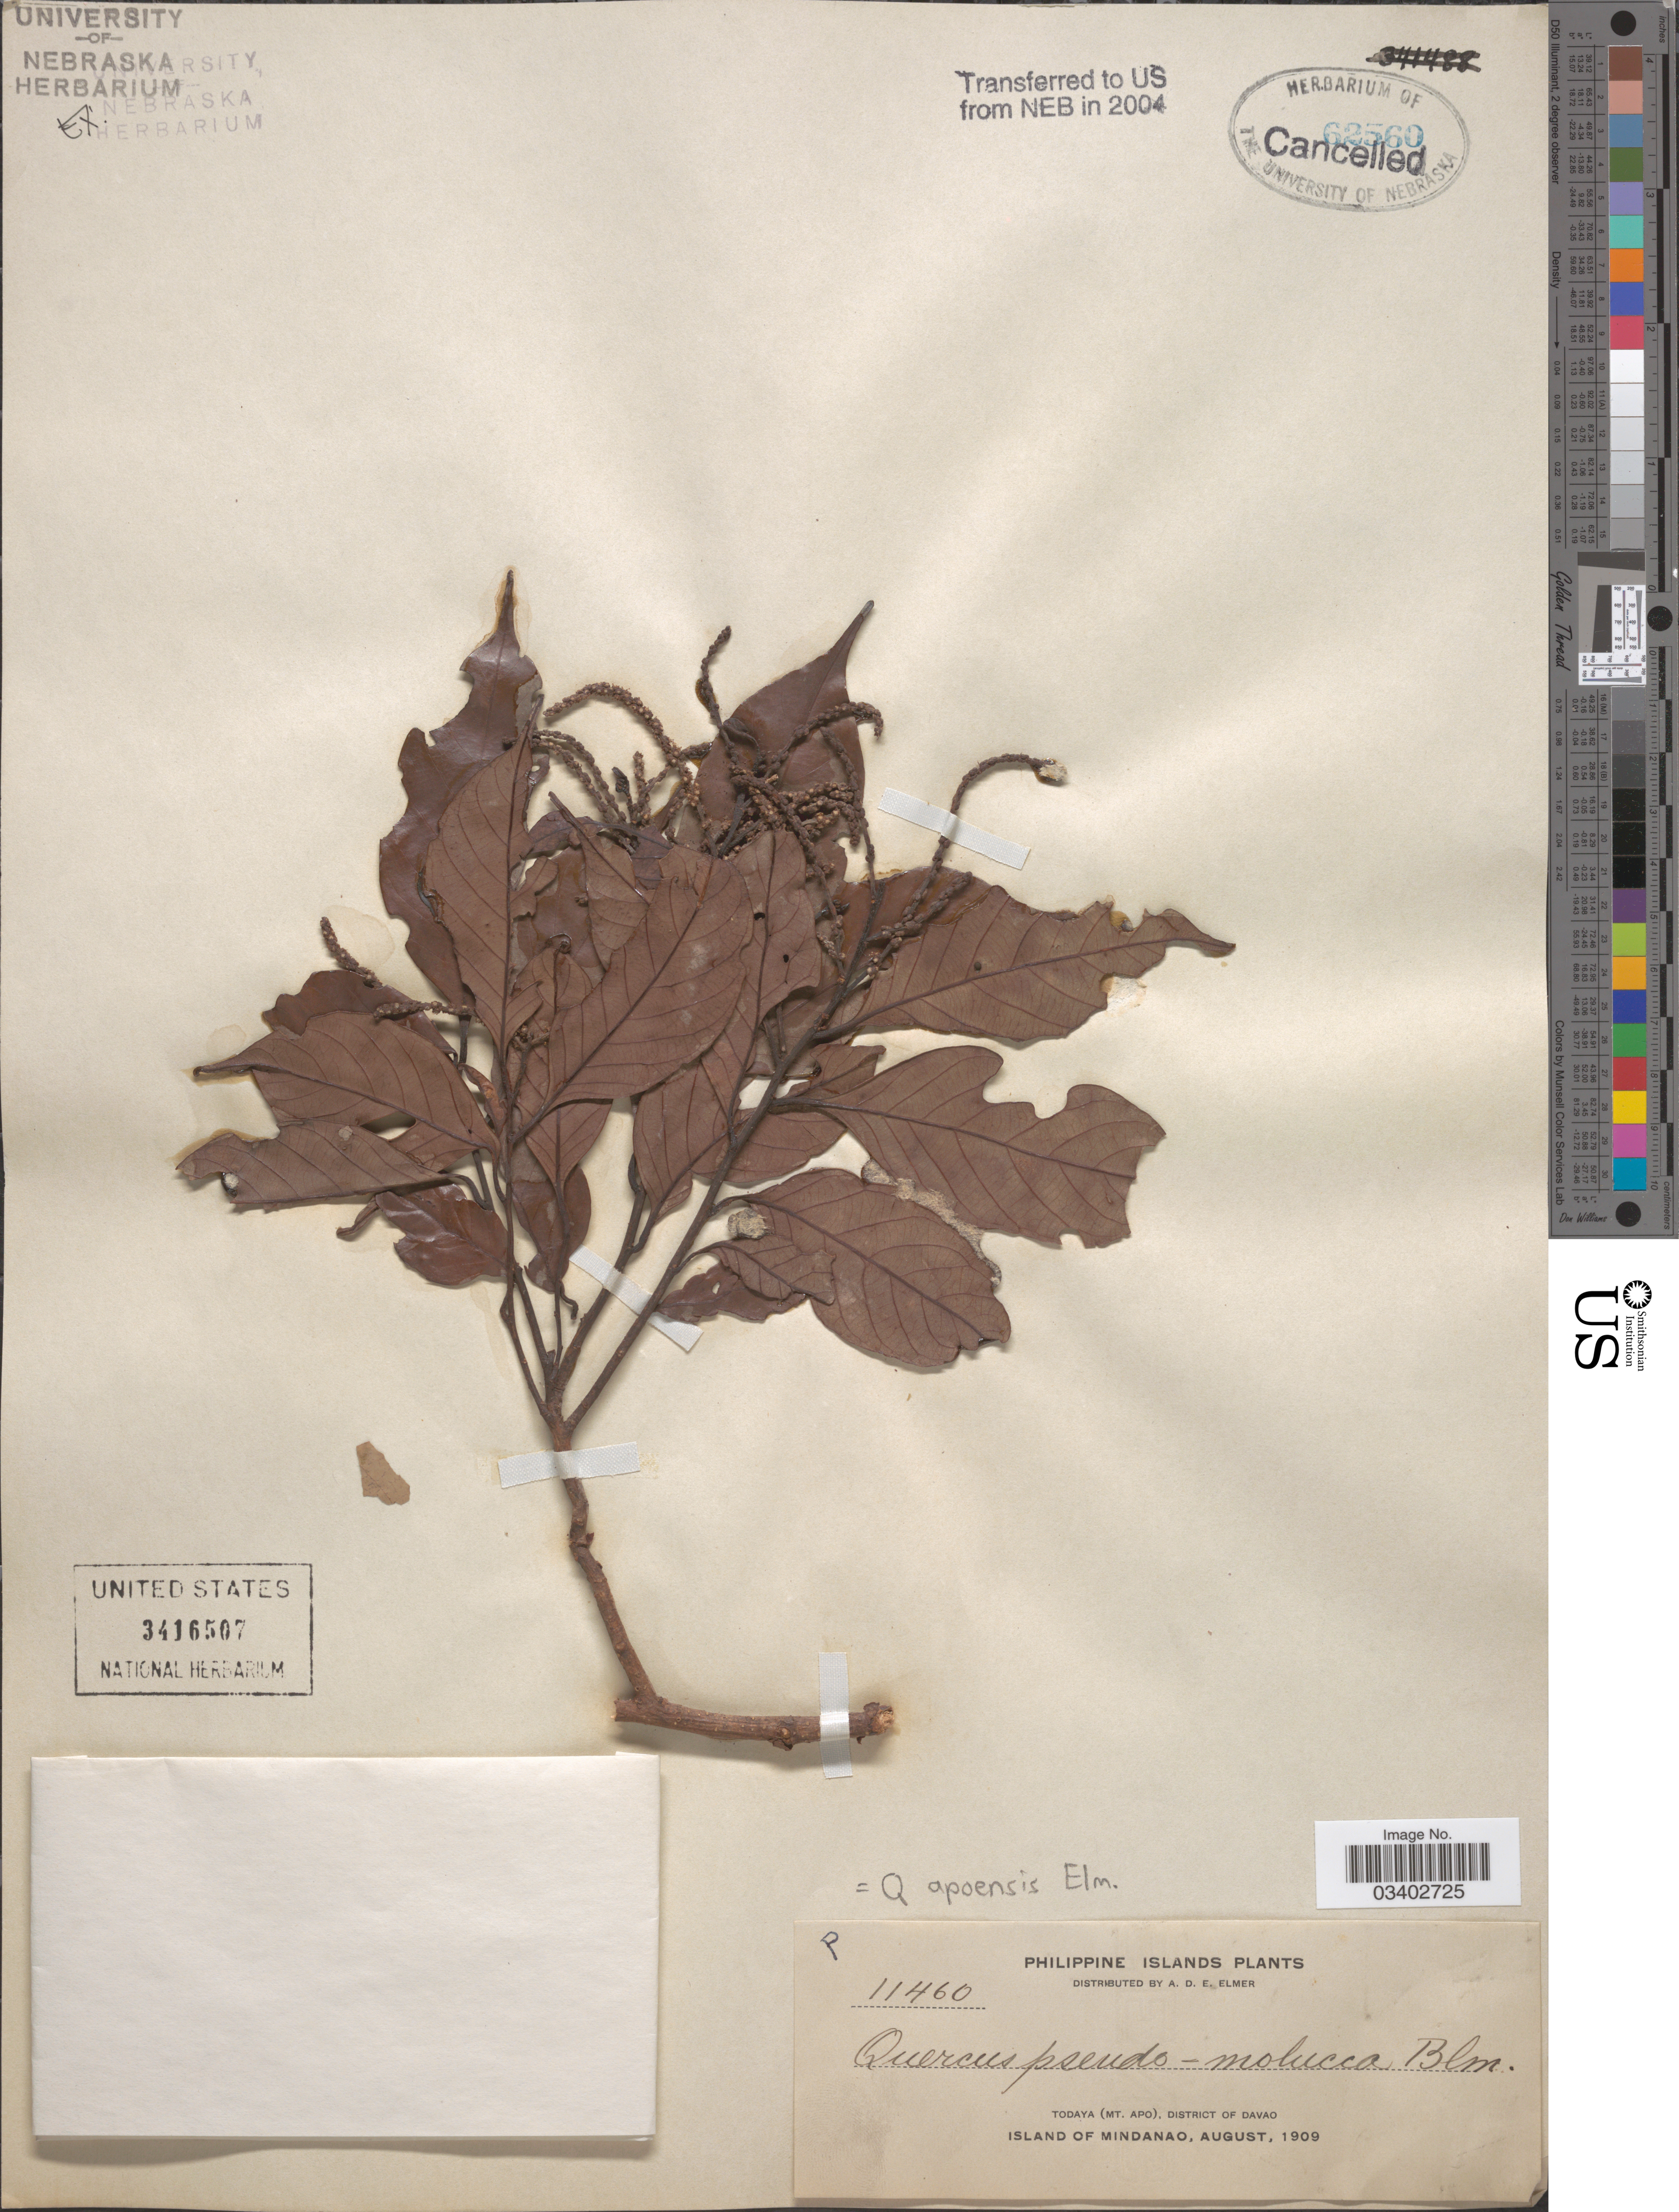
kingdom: Plantae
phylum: Tracheophyta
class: Magnoliopsida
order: Fagales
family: Fagaceae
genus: Lithocarpus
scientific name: Lithocarpus pseudomoluccus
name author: (Blume) Rehder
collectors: A. D. E. Elmer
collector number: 11460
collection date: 1909-08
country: Philippines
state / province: Davao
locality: Todaya (Mt. Apo), District of Davao. Island of Mindanao.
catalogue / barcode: US 3416507